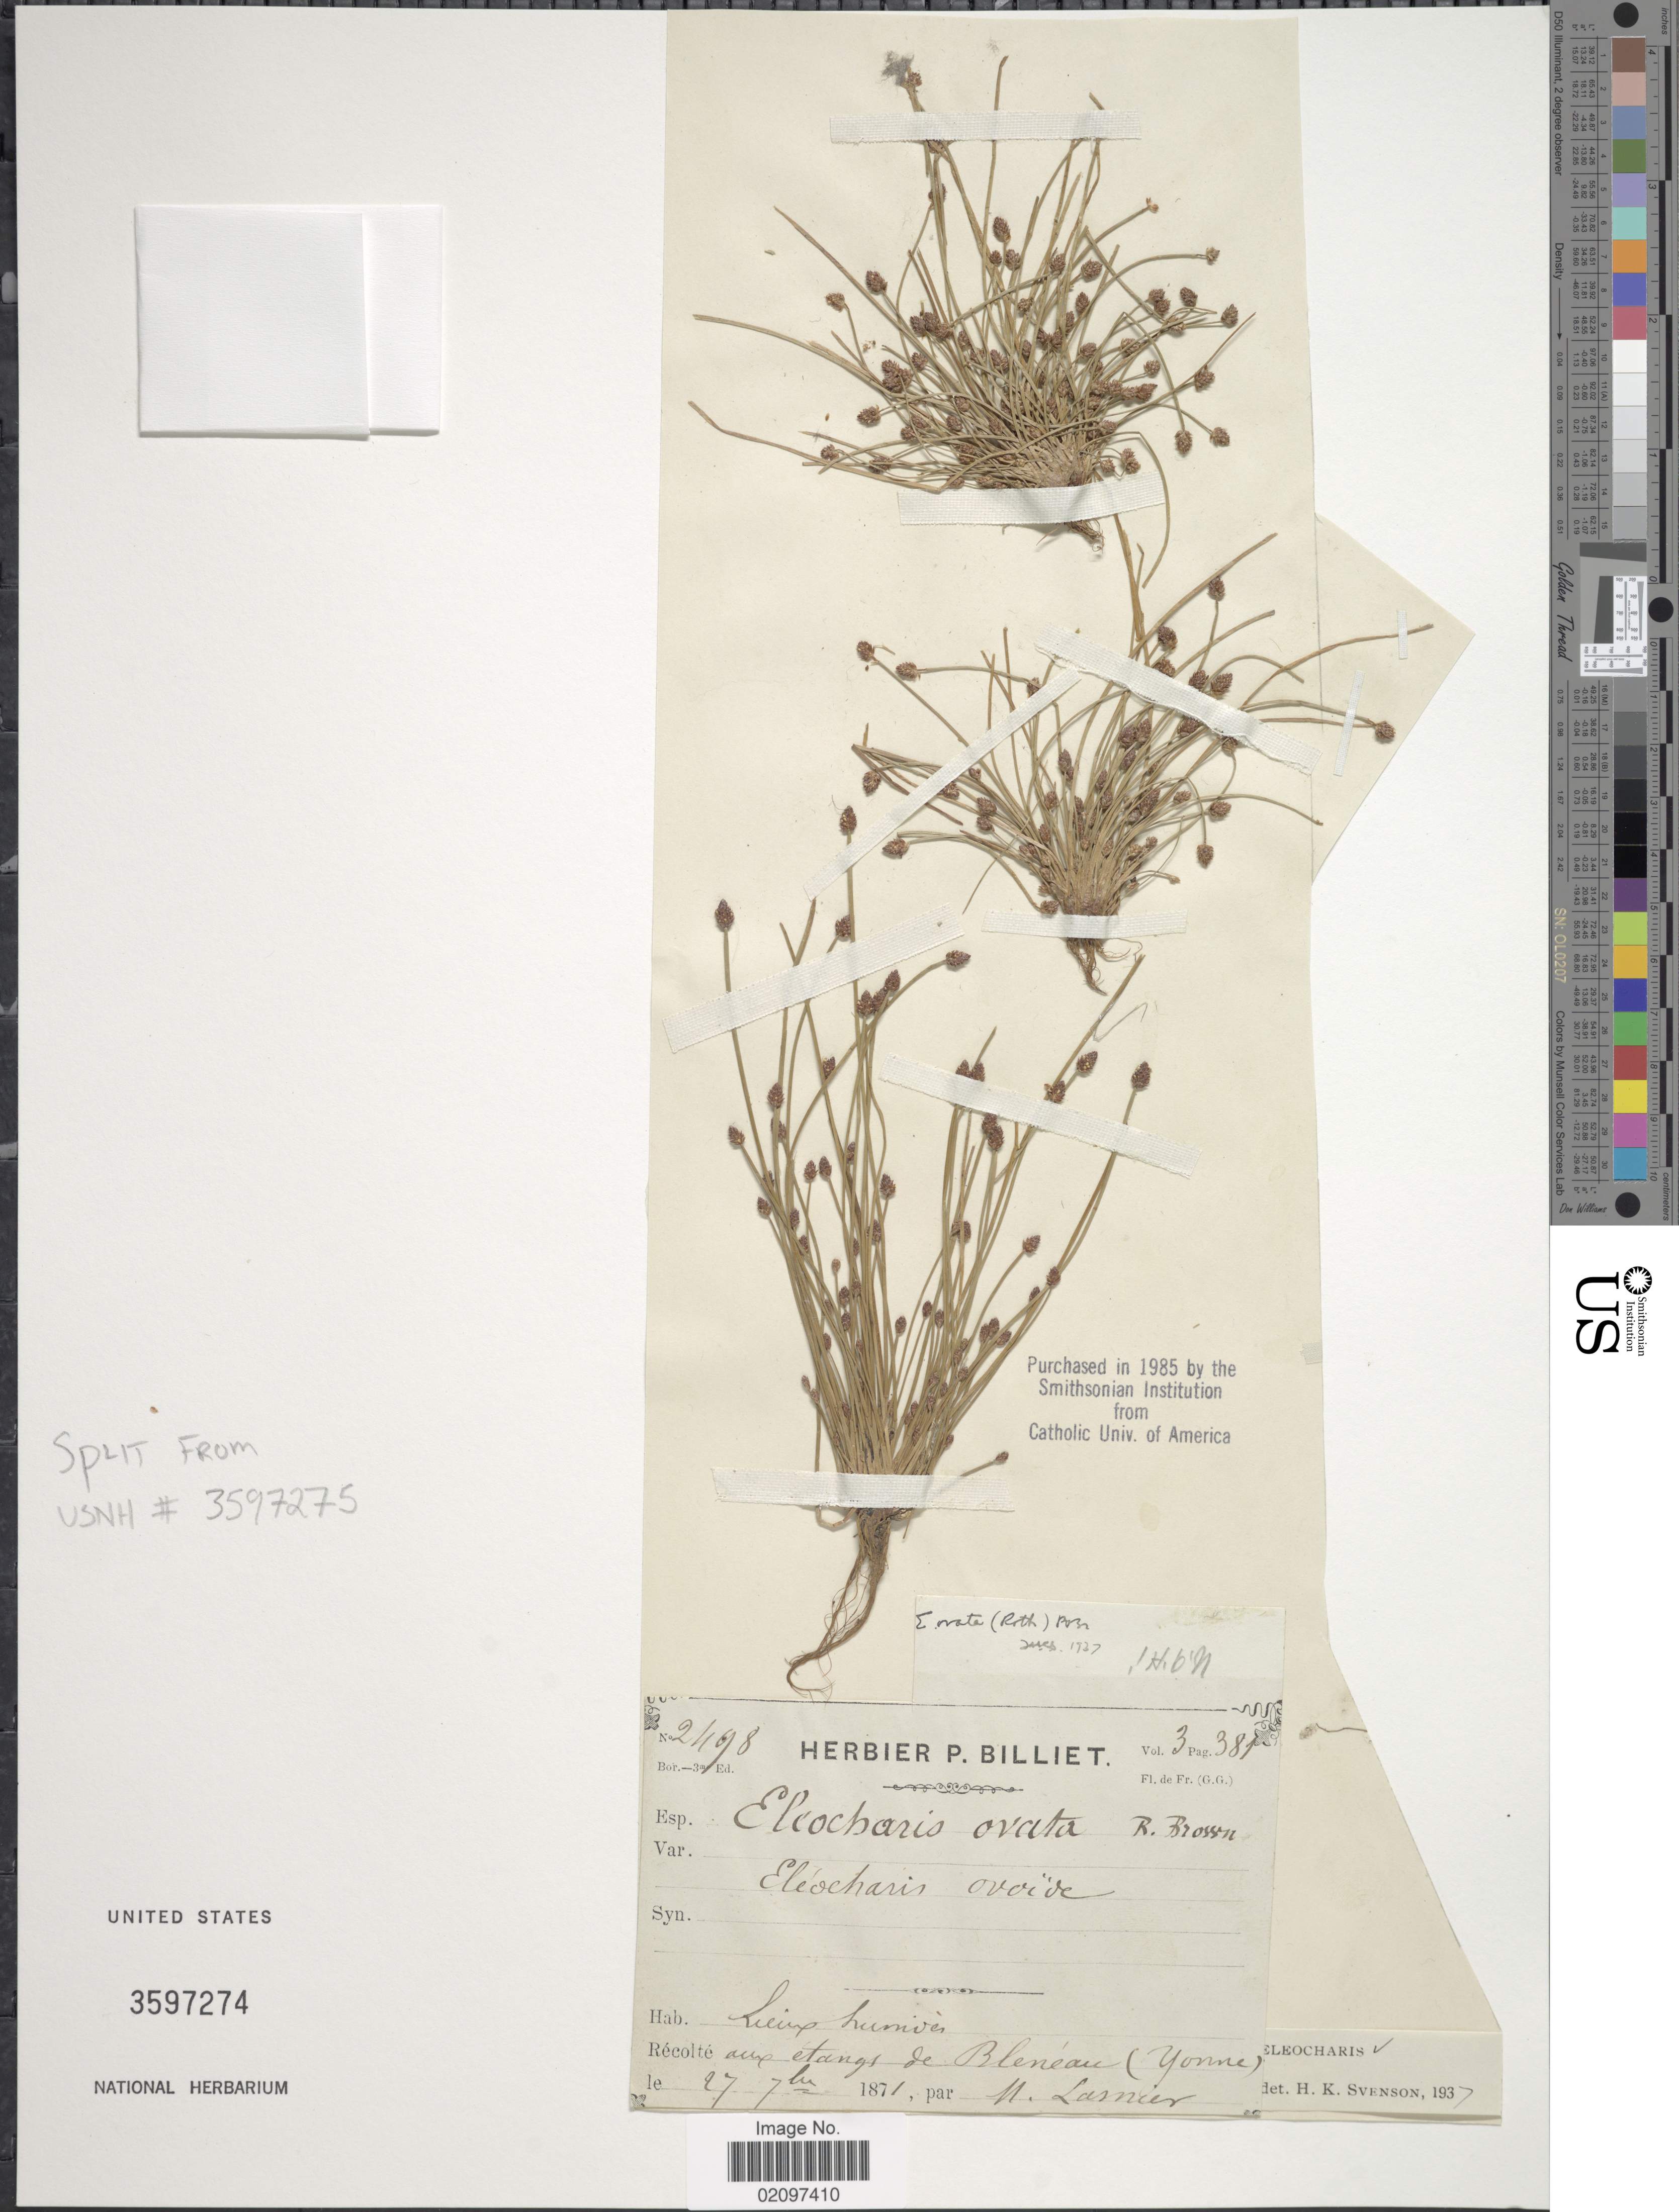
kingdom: Plantae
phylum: Tracheophyta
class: Liliopsida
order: Poales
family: Cyperaceae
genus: Eleocharis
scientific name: Eleocharis ovata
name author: (Roth) Roem. & Schult.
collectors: N. Lamier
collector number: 2498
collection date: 1871-09-27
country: France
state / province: Bourgogne-Franche-Comté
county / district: Yonne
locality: Lieux humidis, aux etangs de Bleneau ( Yonne).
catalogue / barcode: US 3597274